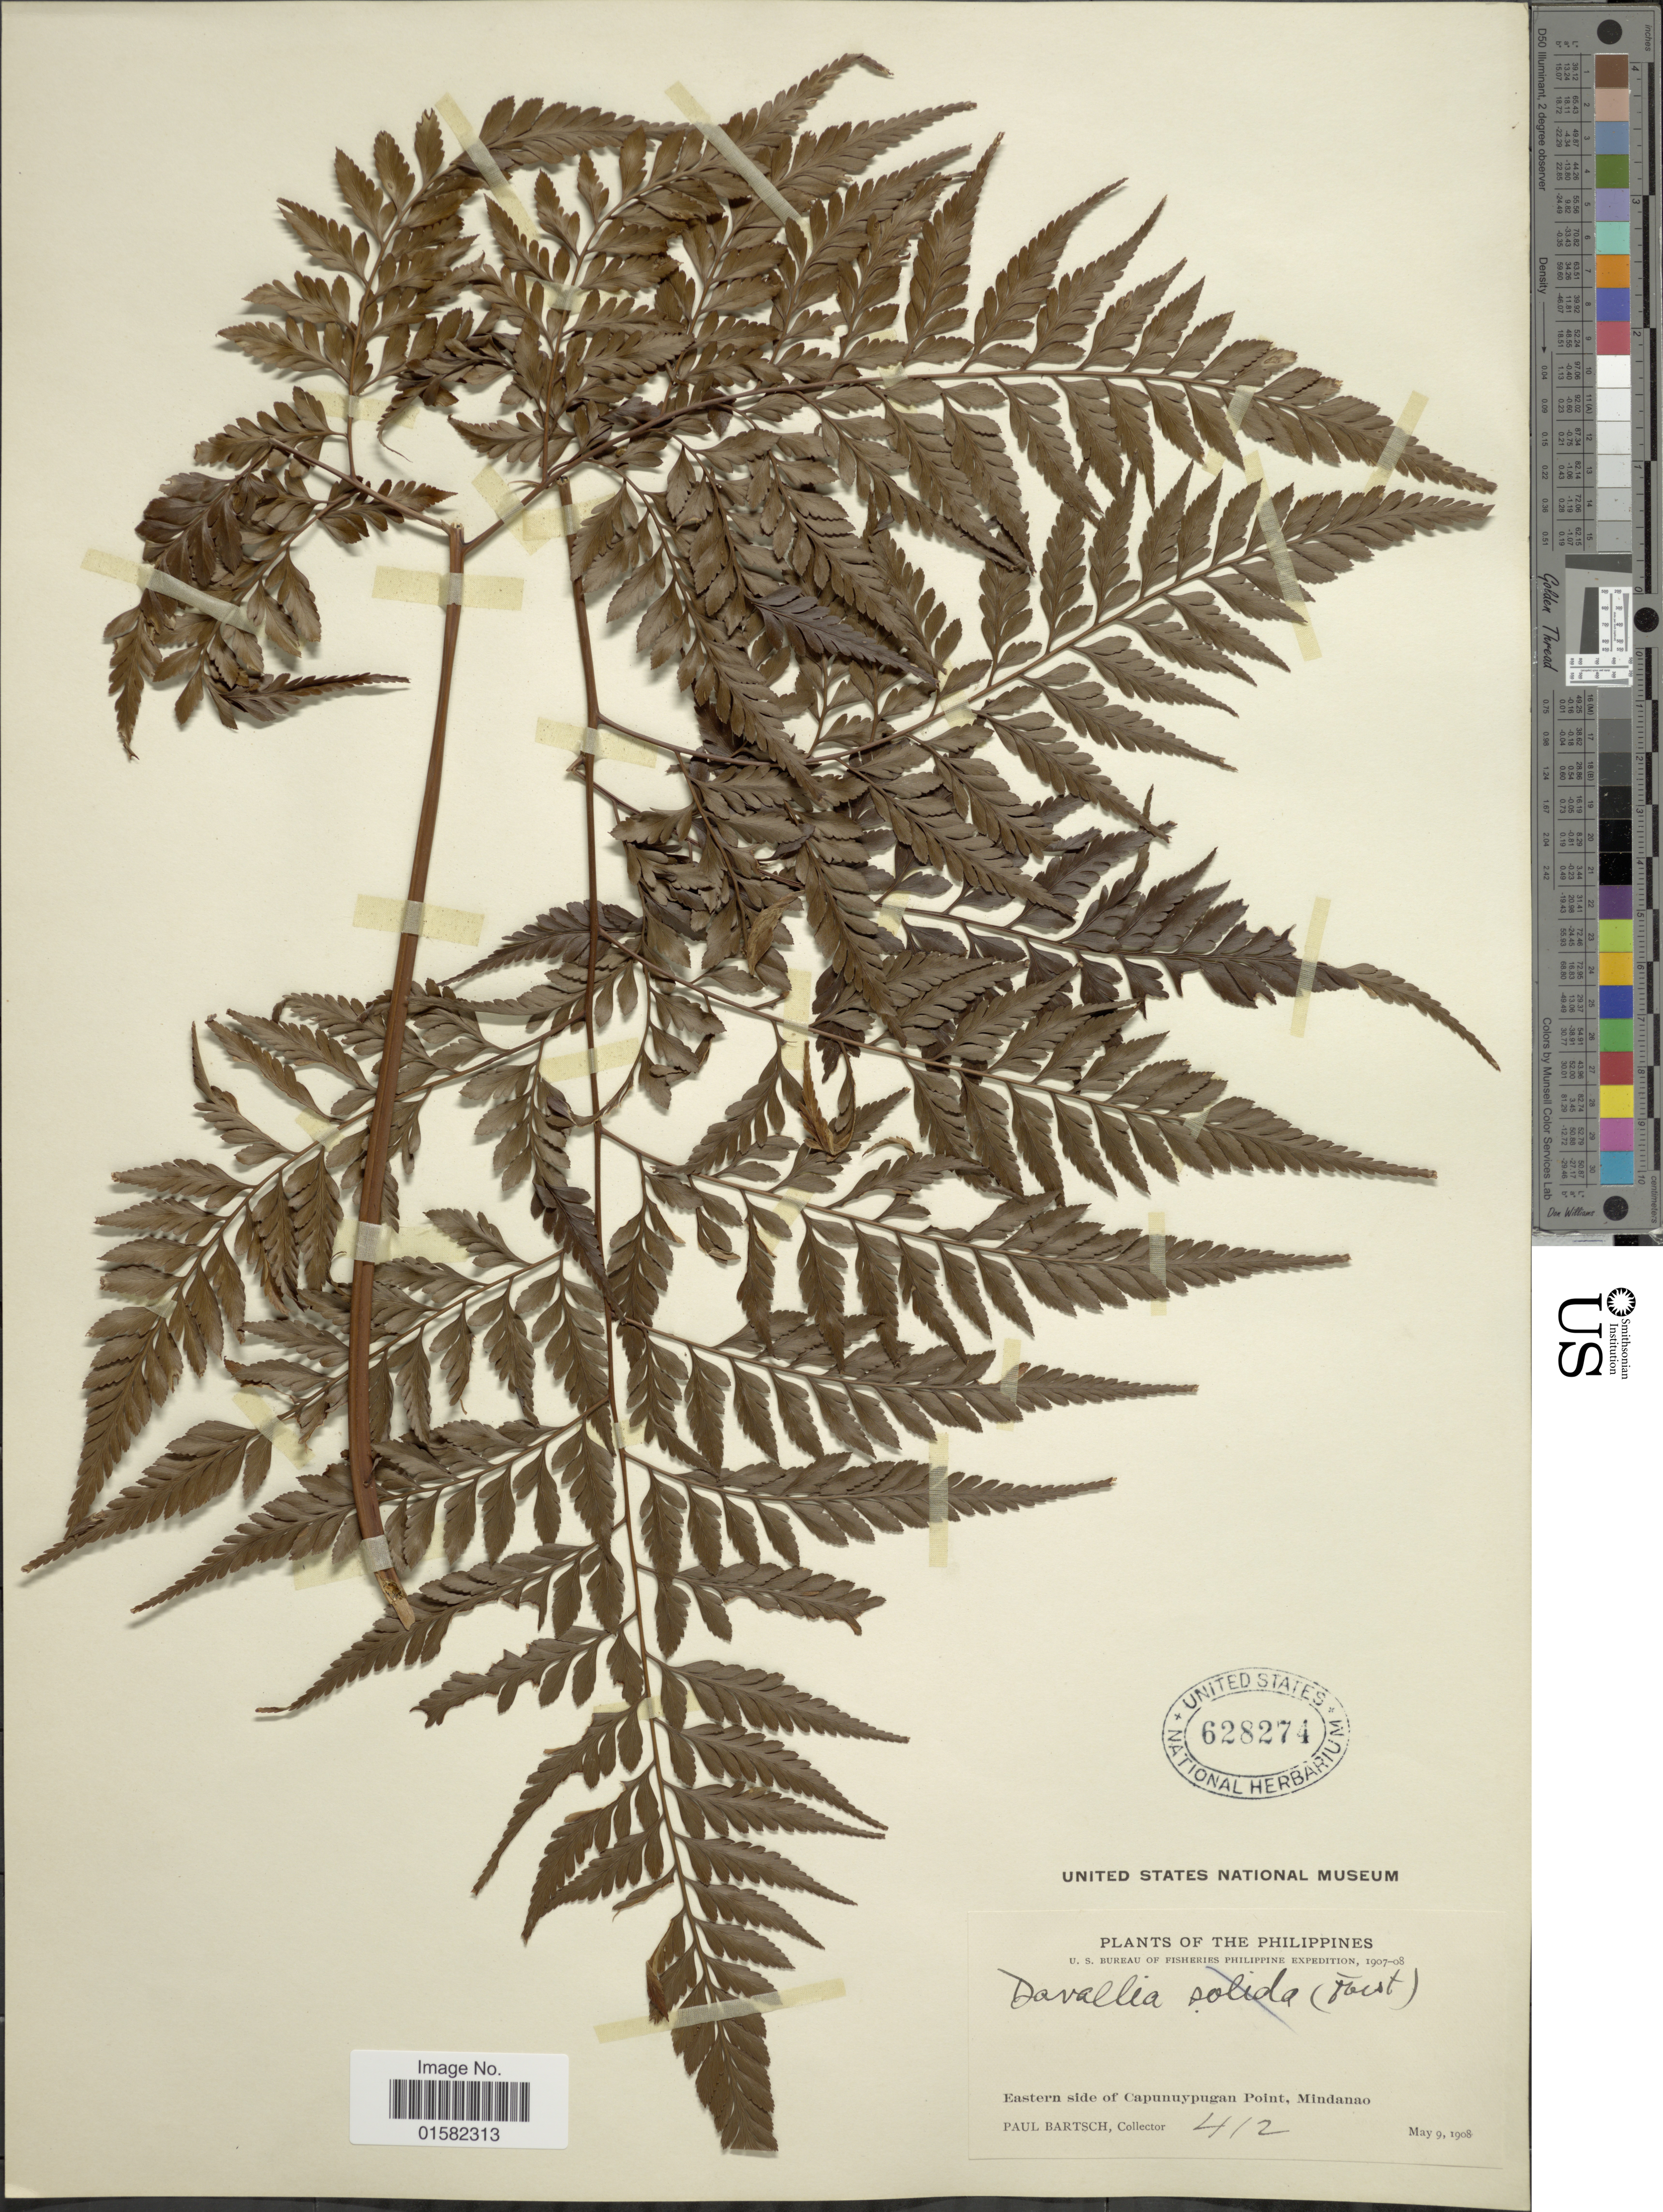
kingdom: Plantae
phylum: Tracheophyta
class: Polypodiopsida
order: Polypodiales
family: Davalliaceae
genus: Wibelia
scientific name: Wibelia denticulata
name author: (Burm. f.) M. Kato & Tsutsumi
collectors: P. Bartsch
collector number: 412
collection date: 1908-05-09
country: Philippines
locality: Eastern side of Capunuypugan Point, Mindanao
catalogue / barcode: US 628274